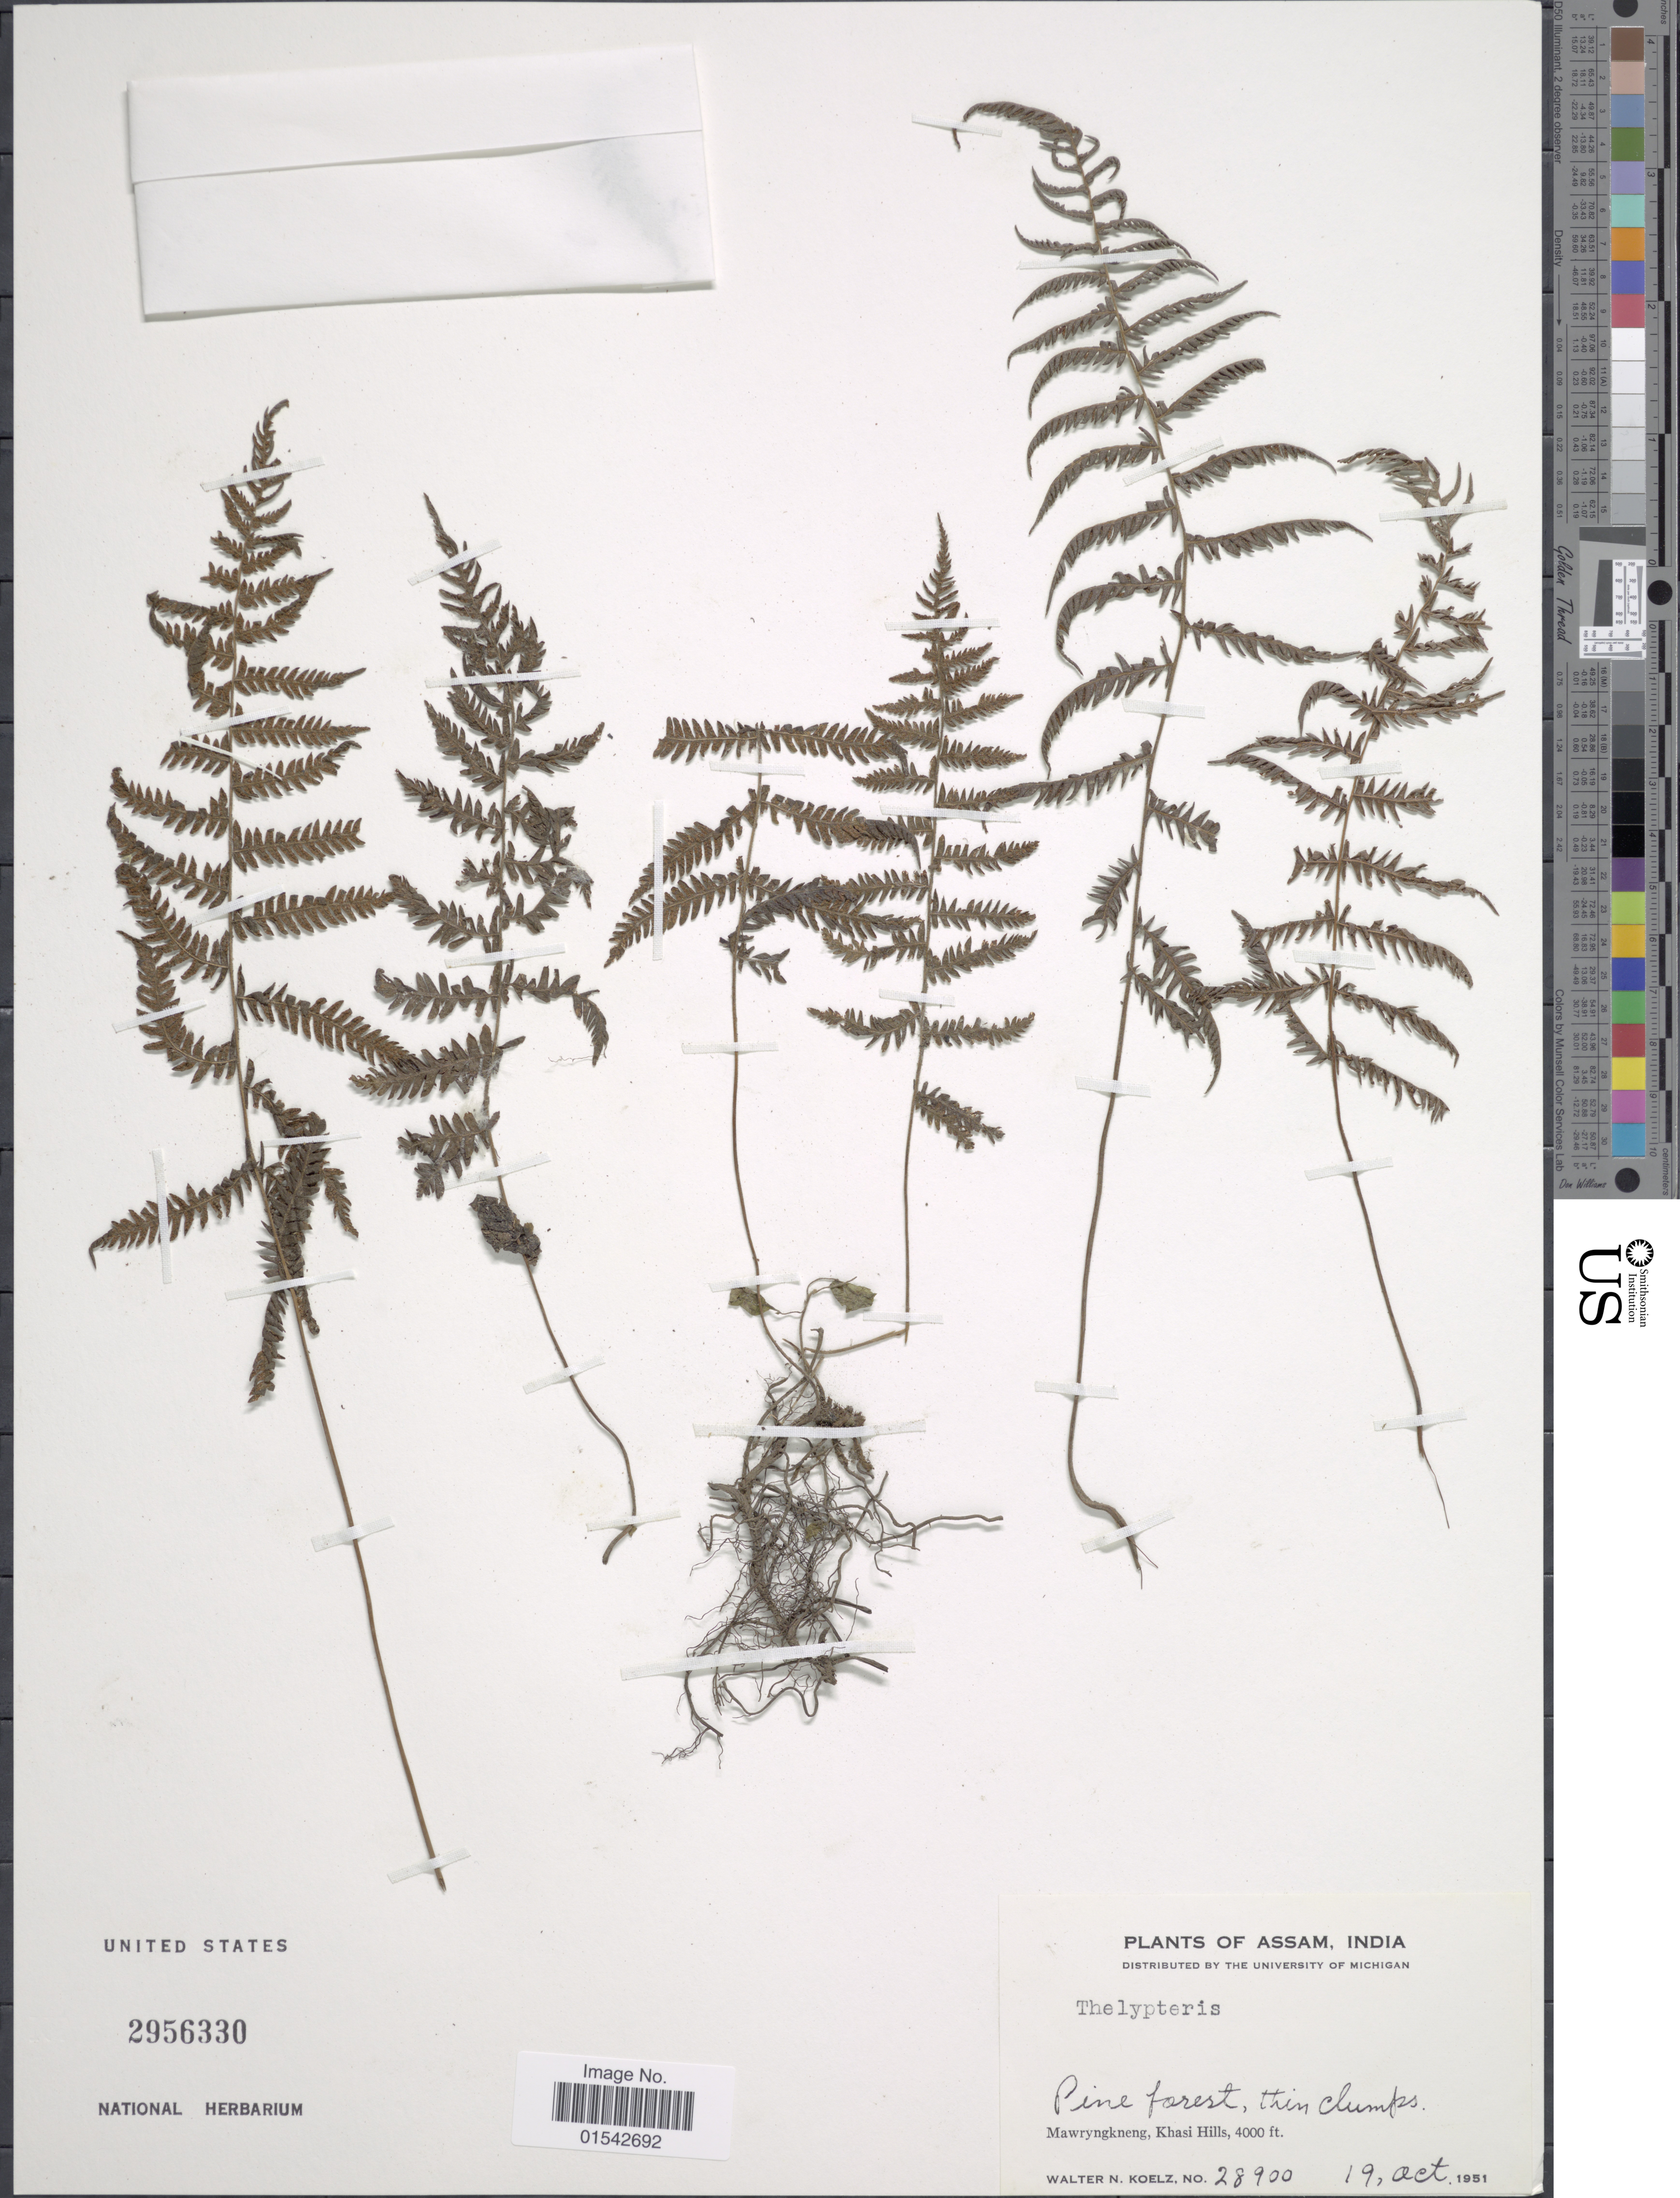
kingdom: Plantae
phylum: Tracheophyta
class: Polypodiopsida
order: Polypodiales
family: Thelypteridaceae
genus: Cyclosorus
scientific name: Cyclosorus sp.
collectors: W. N. Koelz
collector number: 28900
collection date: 1951-10-19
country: India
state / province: Meghalaya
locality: Assam, Mawryngkneng, Khasi Hills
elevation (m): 1219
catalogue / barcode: US 2956330